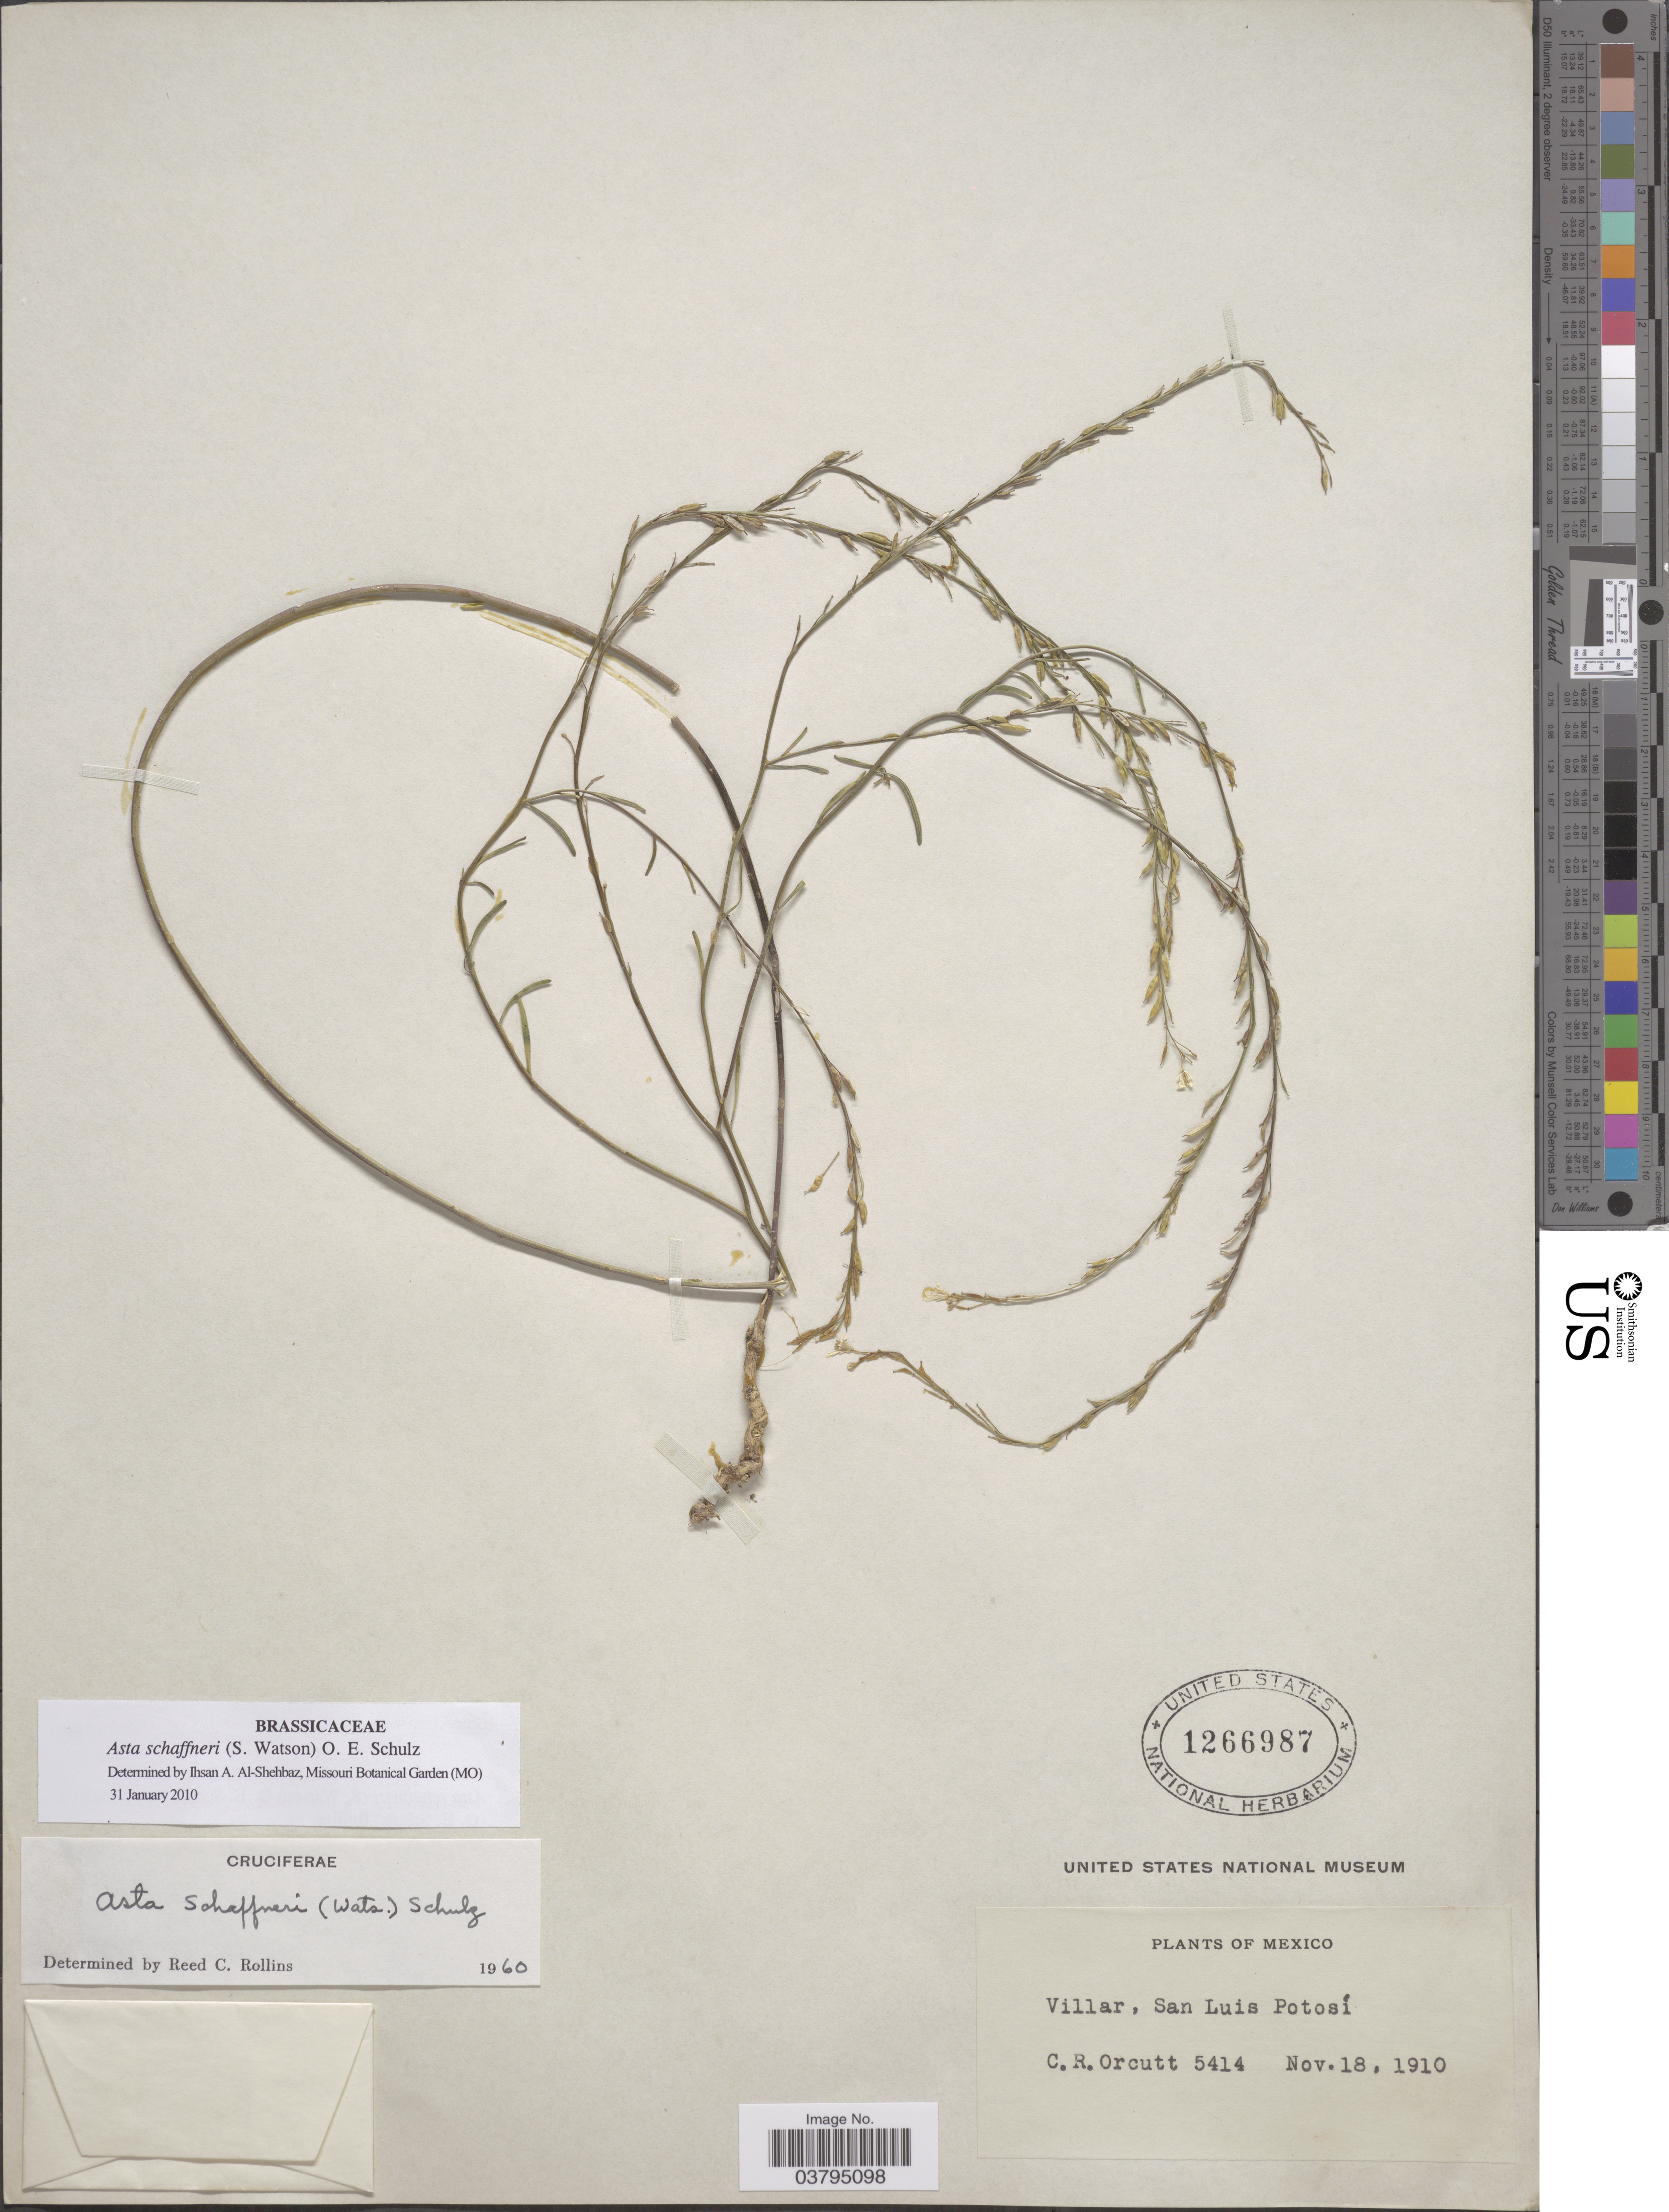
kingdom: Plantae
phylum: Tracheophyta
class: Magnoliopsida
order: Brassicales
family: Brassicaceae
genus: Asta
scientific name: Asta schaffneri var. schaffneri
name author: (S. Watson) O.E. Schulz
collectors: C. R. Orcutt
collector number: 5414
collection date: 1910-11-18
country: Mexico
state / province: San Luis Potosí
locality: Villar.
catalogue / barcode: US 1266987